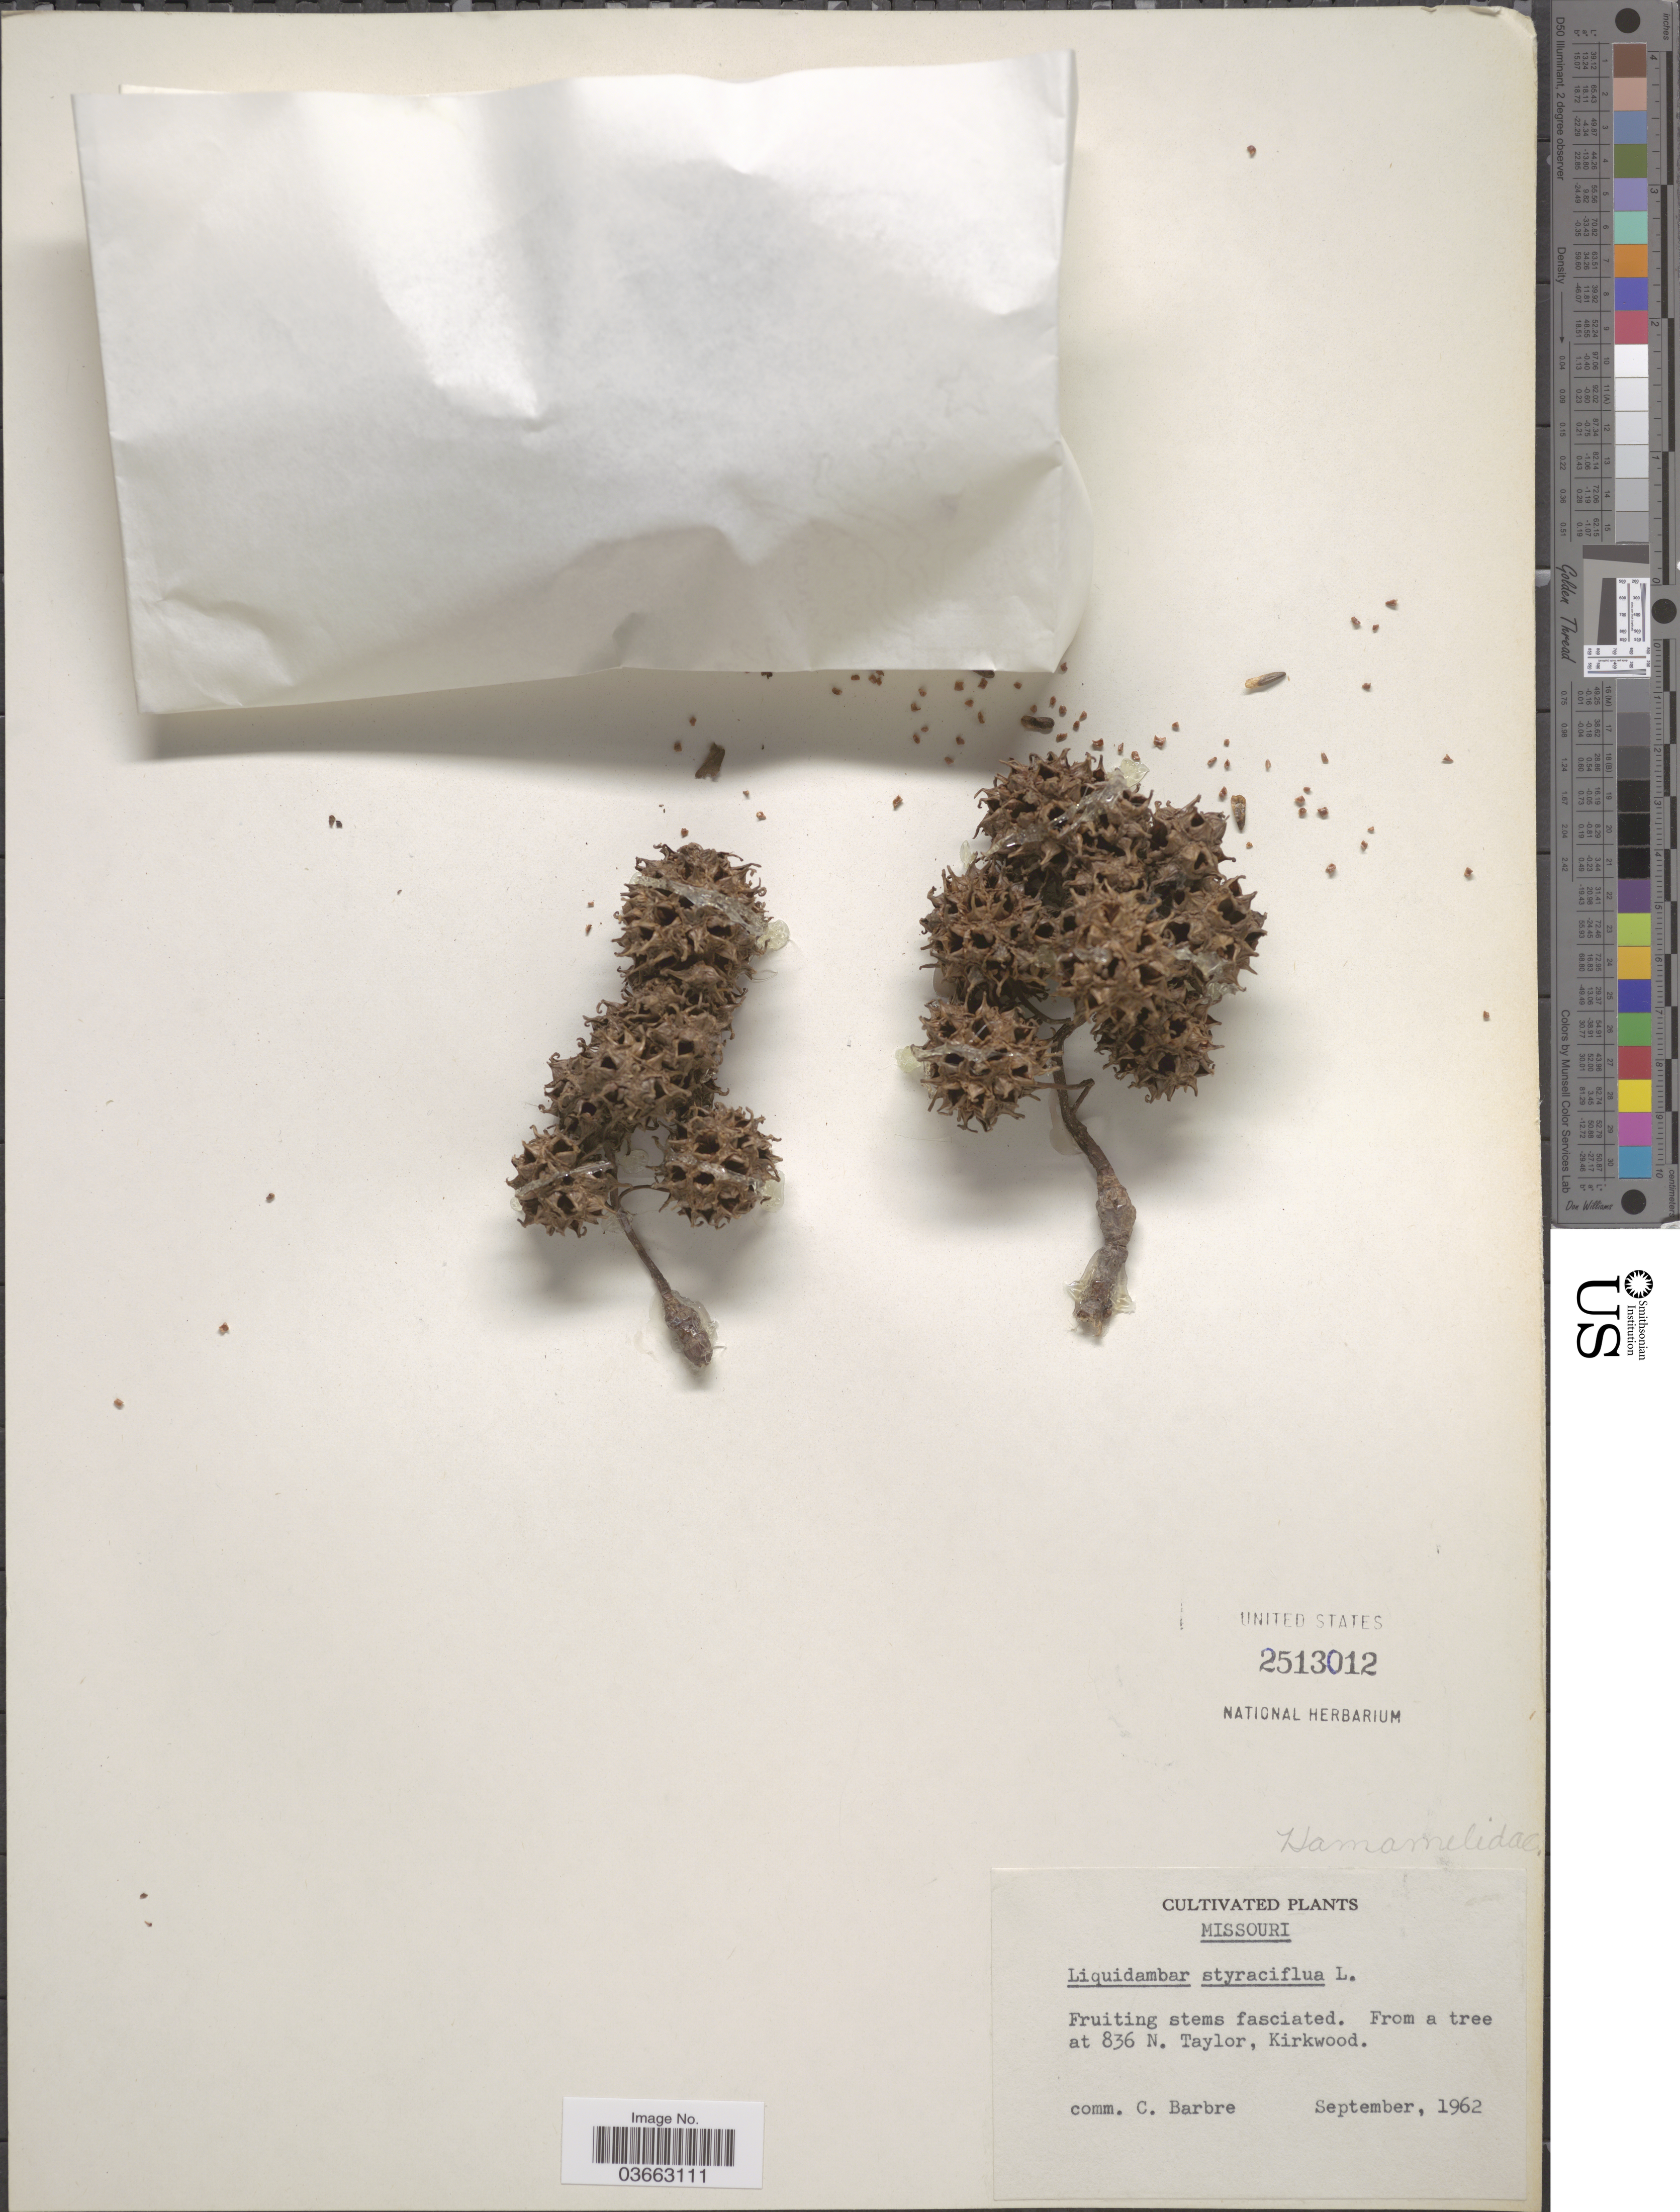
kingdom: Plantae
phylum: Tracheophyta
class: Magnoliopsida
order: Saxifragales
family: Altingiaceae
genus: Liquidambar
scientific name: Liquidambar styraciflua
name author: L.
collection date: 1962-09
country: United States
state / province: Missouri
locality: From a tree at 836 N. Taylor, Kirkwood.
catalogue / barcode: US 2513012